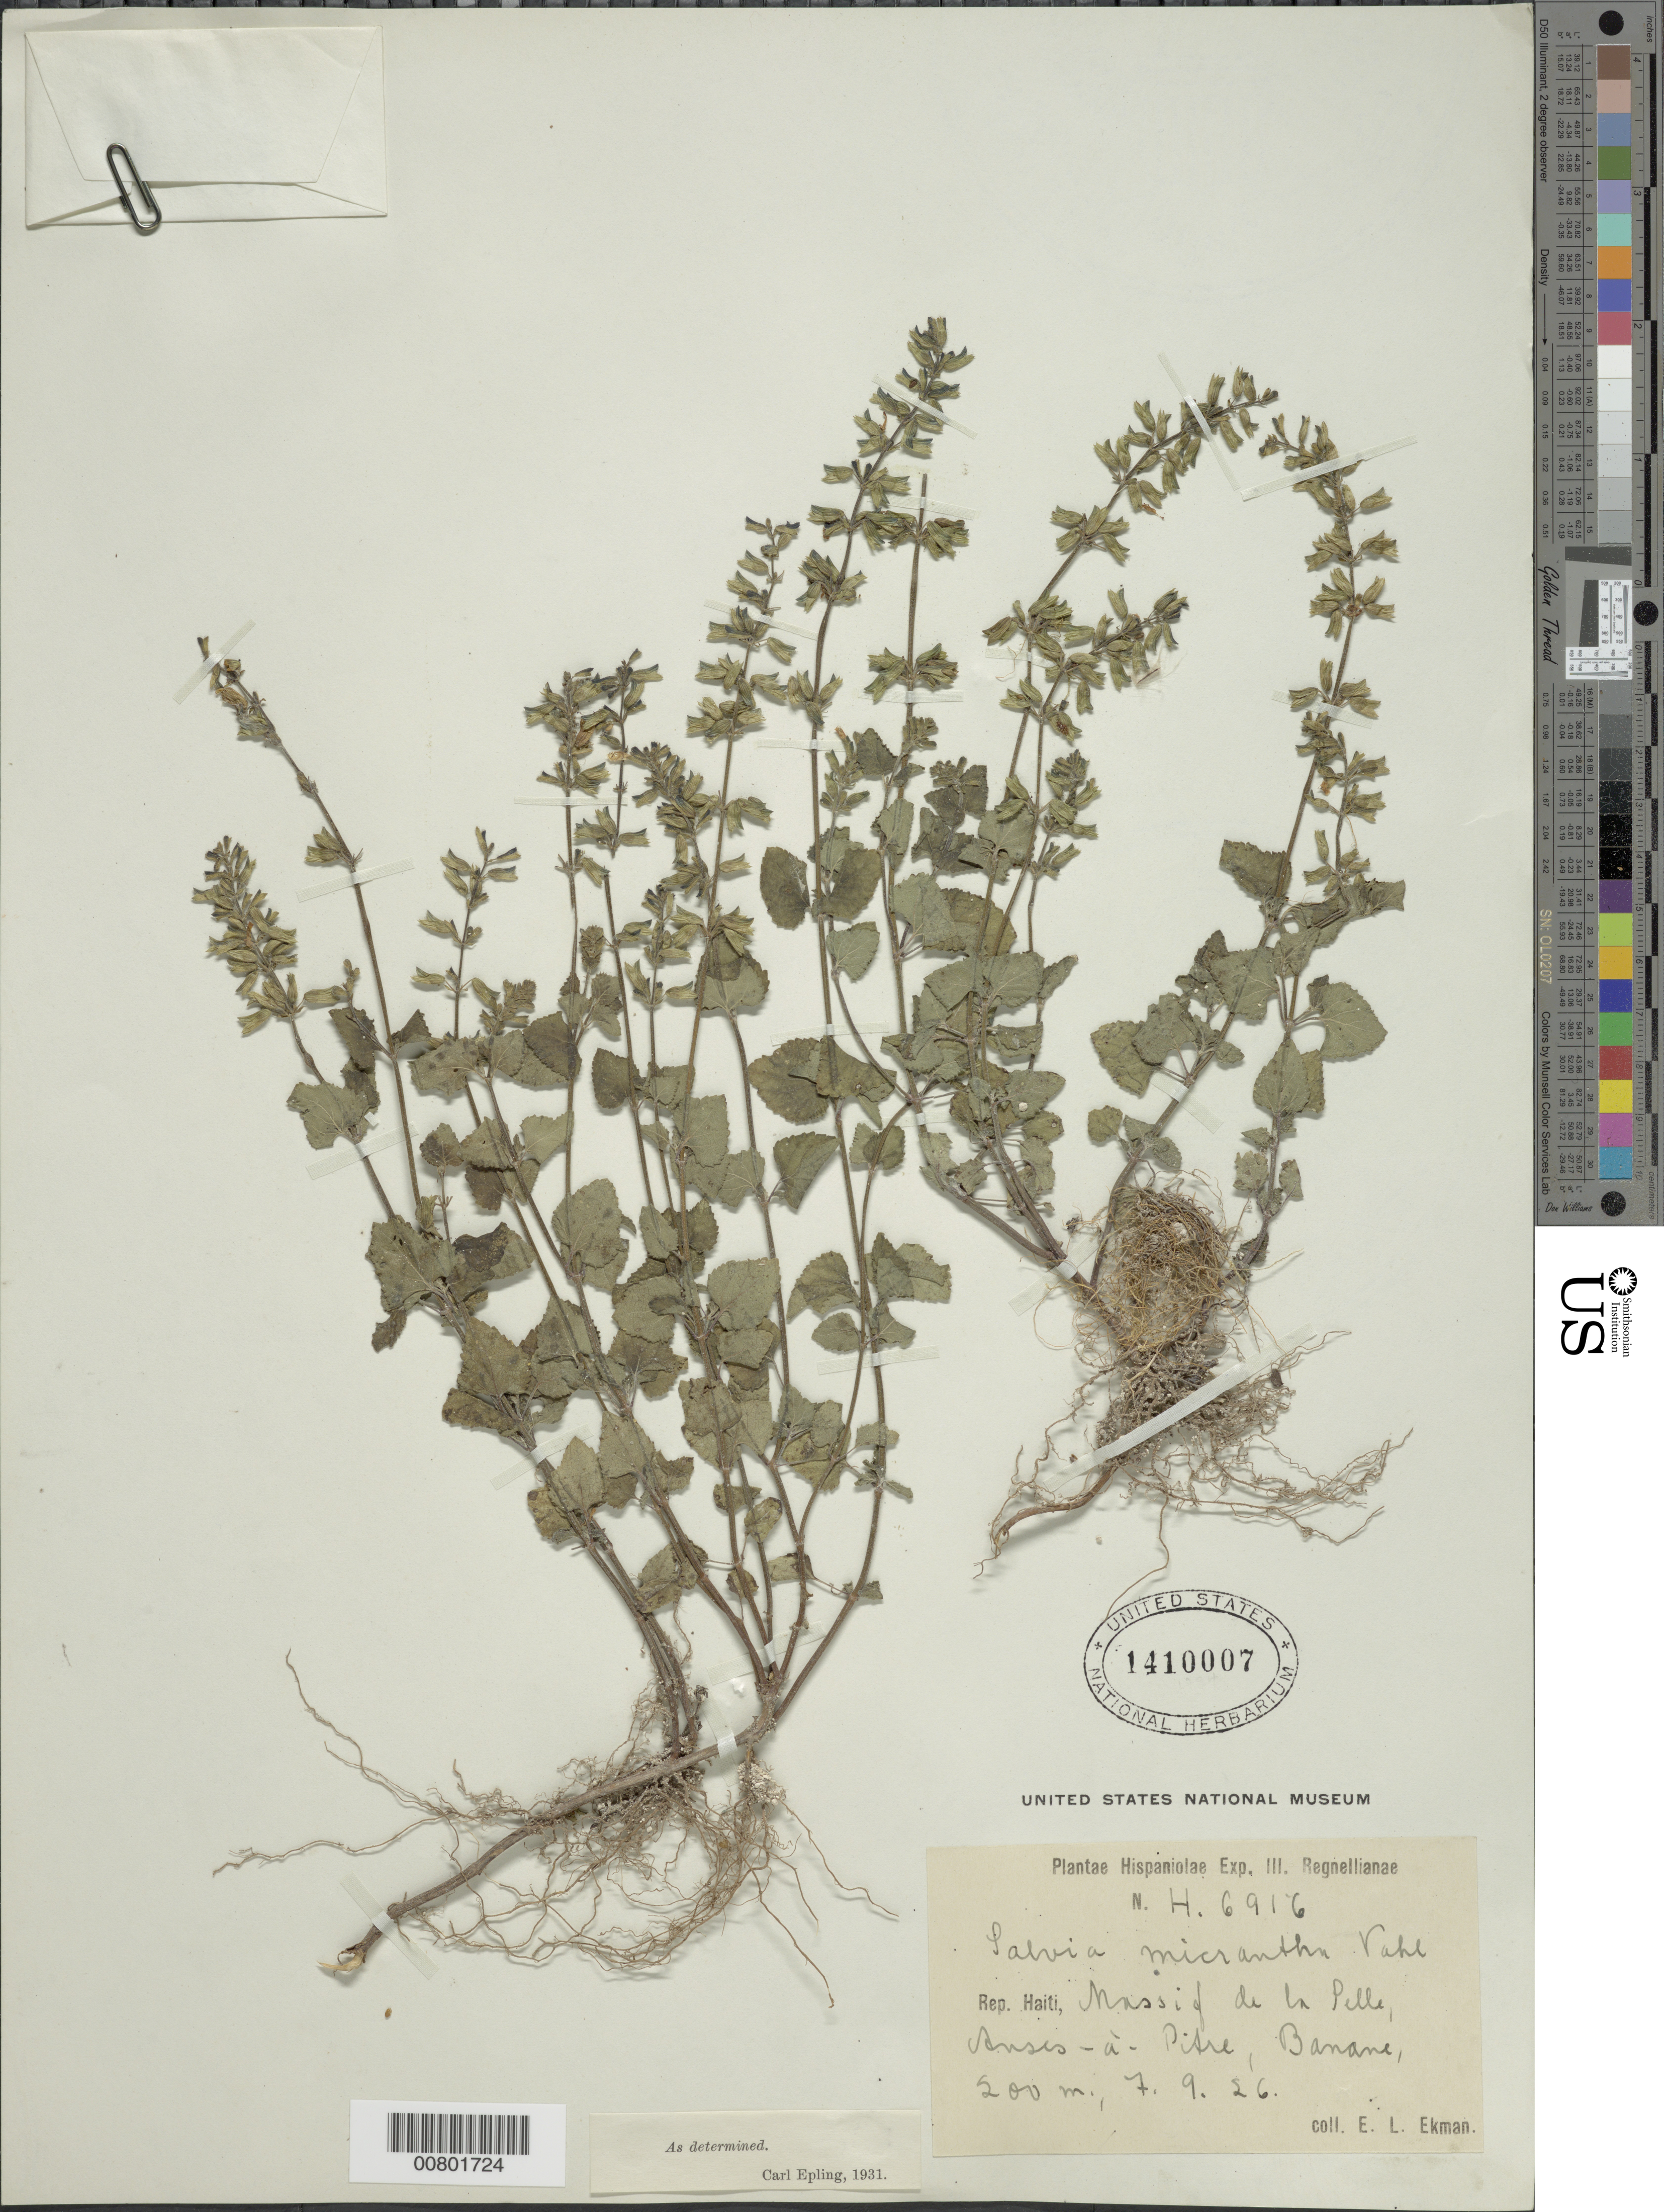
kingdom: Plantae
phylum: Tracheophyta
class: Magnoliopsida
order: Lamiales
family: Lamiaceae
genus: Salvia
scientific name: Salvia micrantha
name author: Vahl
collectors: E. L. Ekman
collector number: H 6916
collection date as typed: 07 Sep 1926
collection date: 1926-09-07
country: Haiti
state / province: Sud-Est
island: Hispaniola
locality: Massif de la Selle, Anse-à-Pitre, Banane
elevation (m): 200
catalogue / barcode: US 1410007